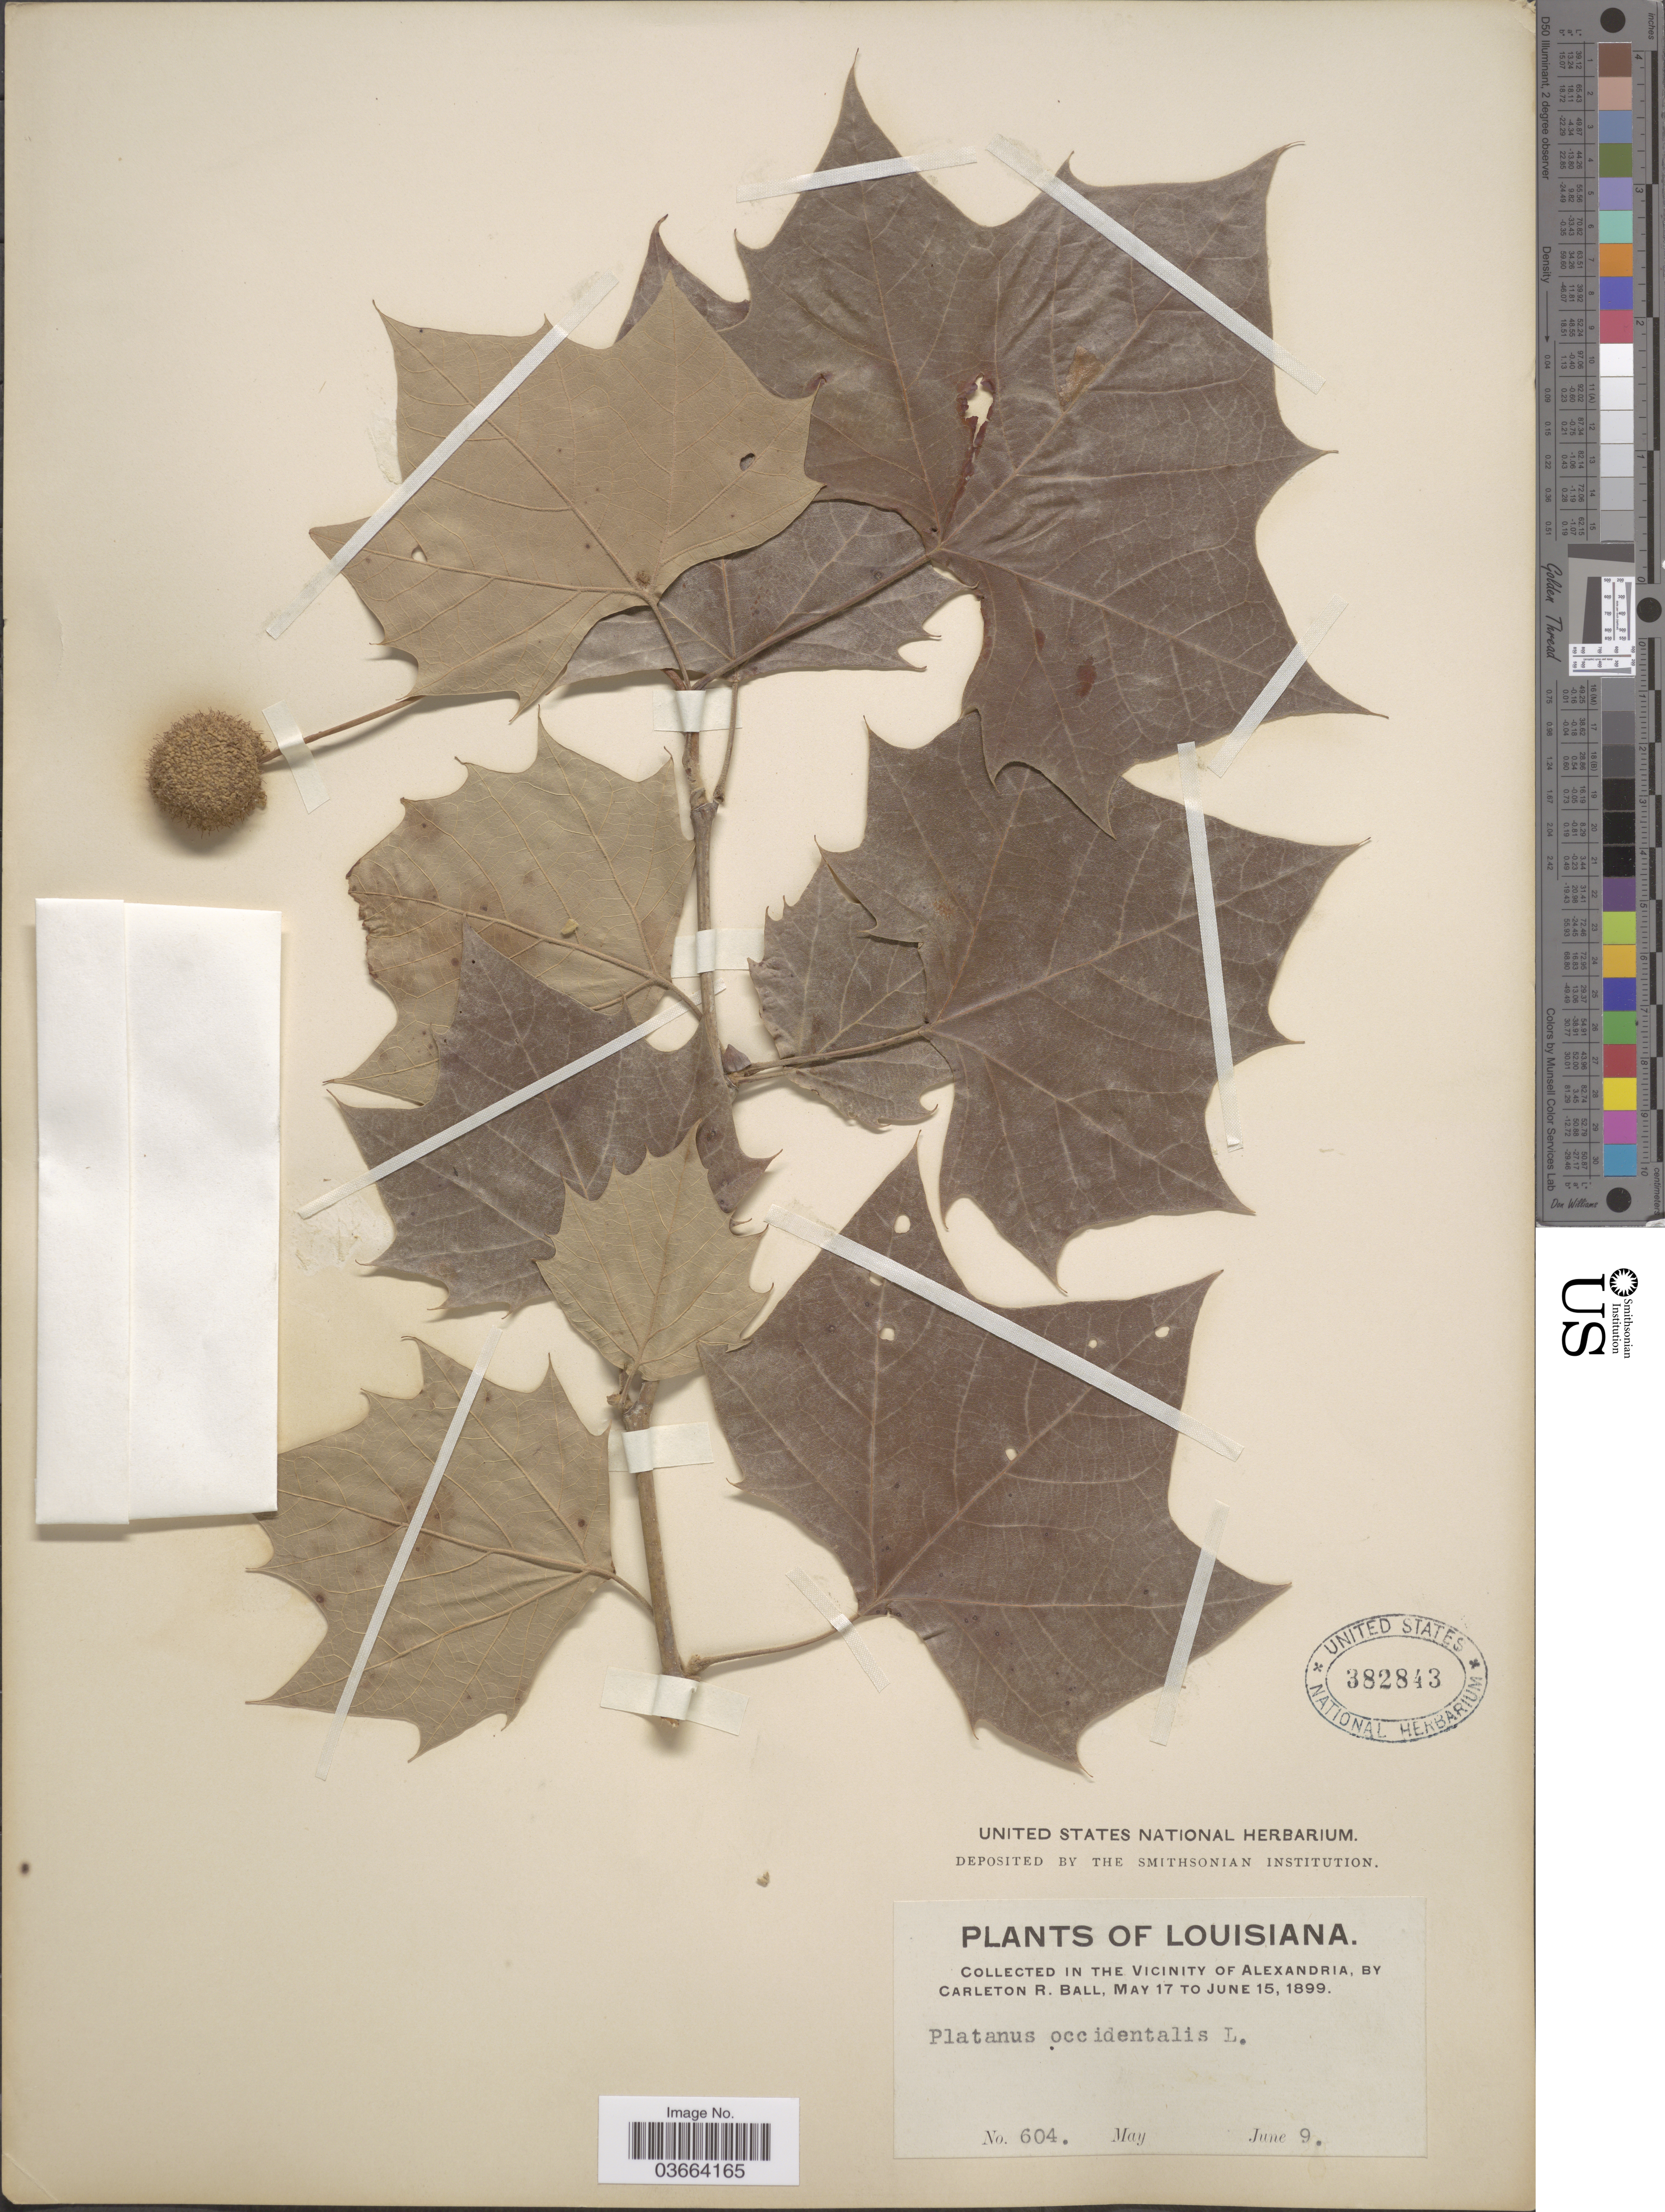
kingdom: Plantae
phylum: Tracheophyta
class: Magnoliopsida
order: Proteales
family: Platanaceae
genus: Platanus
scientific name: Platanus occidentalis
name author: L.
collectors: C. R. Ball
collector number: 604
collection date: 1899-06-09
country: United States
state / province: Louisiana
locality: In the Vicinity of Alexandria.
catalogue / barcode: US 382843